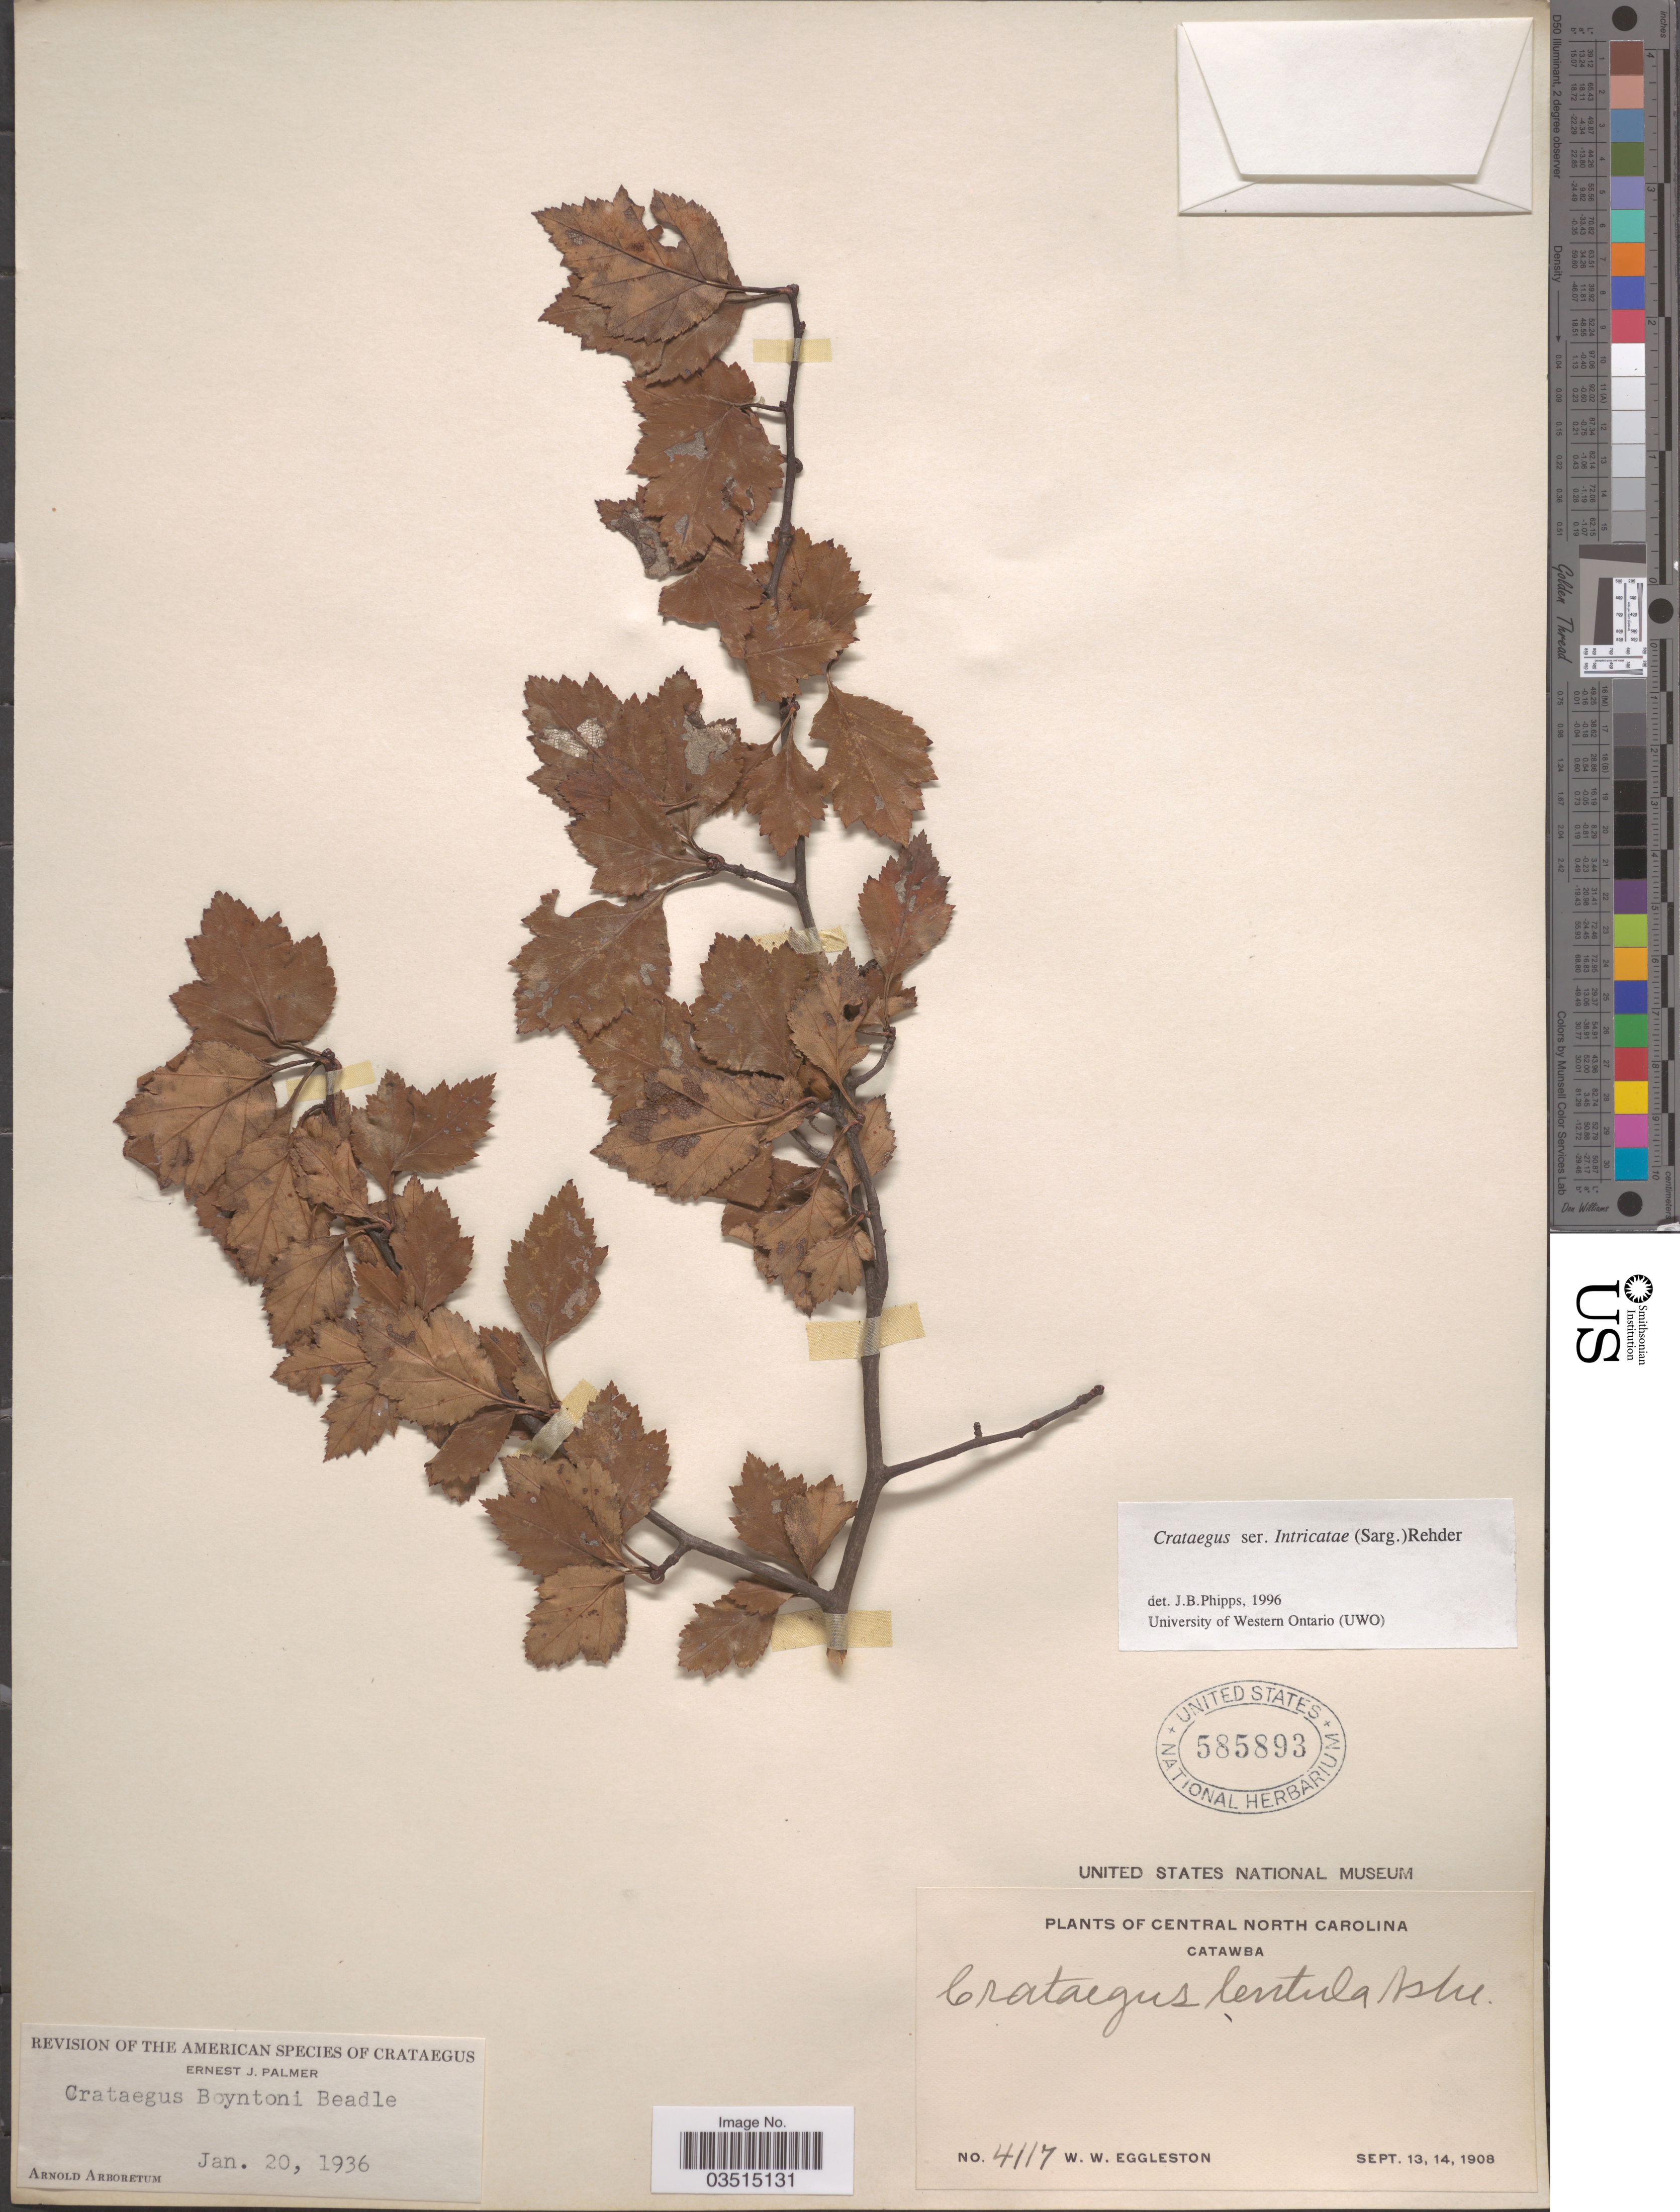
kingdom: Plantae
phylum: Tracheophyta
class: Magnoliopsida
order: Rosales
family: Rosaceae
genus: Crataegus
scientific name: Crataegus intricata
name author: Lange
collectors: W. W. Eggleston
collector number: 4117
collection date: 1908-09-13/1908-09-14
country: United States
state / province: North Carolina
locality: Central North Carolina. Catawba.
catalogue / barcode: US 585893